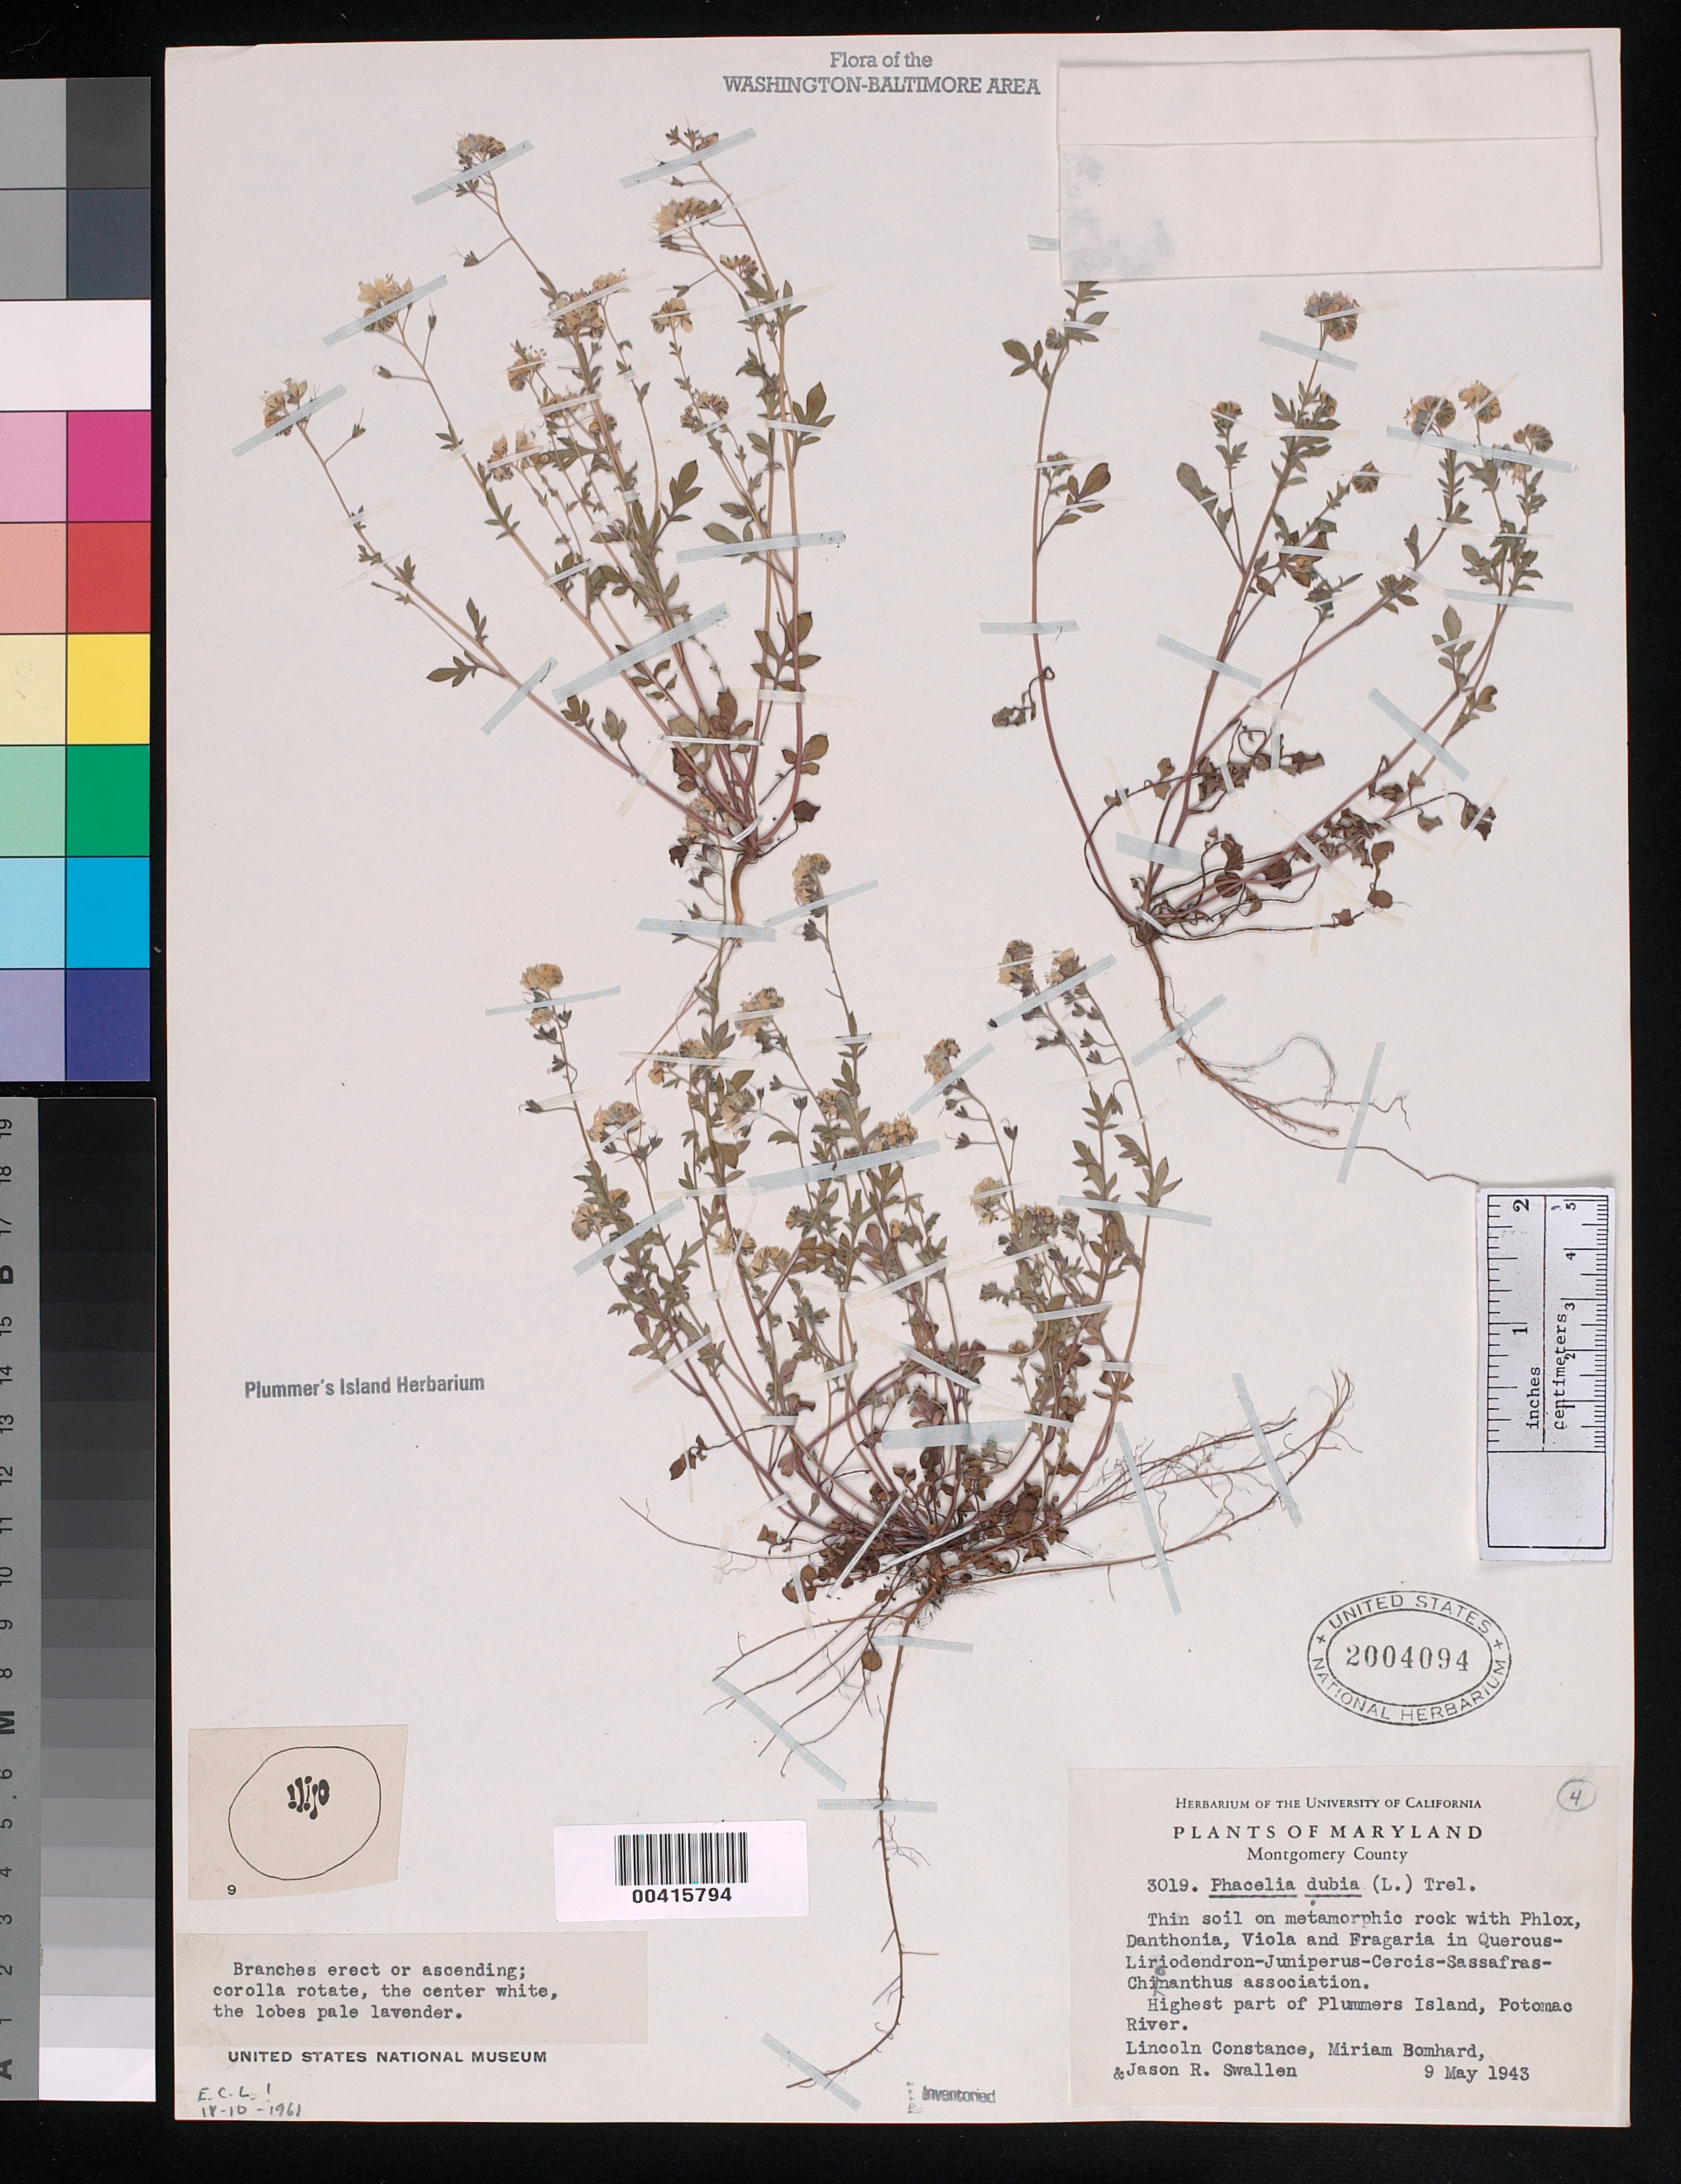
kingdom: Plantae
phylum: Tracheophyta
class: Magnoliopsida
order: Boraginales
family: Hydrophyllaceae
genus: Phacelia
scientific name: Phacelia dubia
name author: (L.) Trel.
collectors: L. Constance, M. Bomhard & J. R. Swallen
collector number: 3019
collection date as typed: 09 May 1943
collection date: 1943-05-09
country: United States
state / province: Maryland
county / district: Montgomery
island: Plummers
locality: Plummer's Island; highest part of island C. & O. Canal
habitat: Thin soil on metamorphic rock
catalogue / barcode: US 2004094